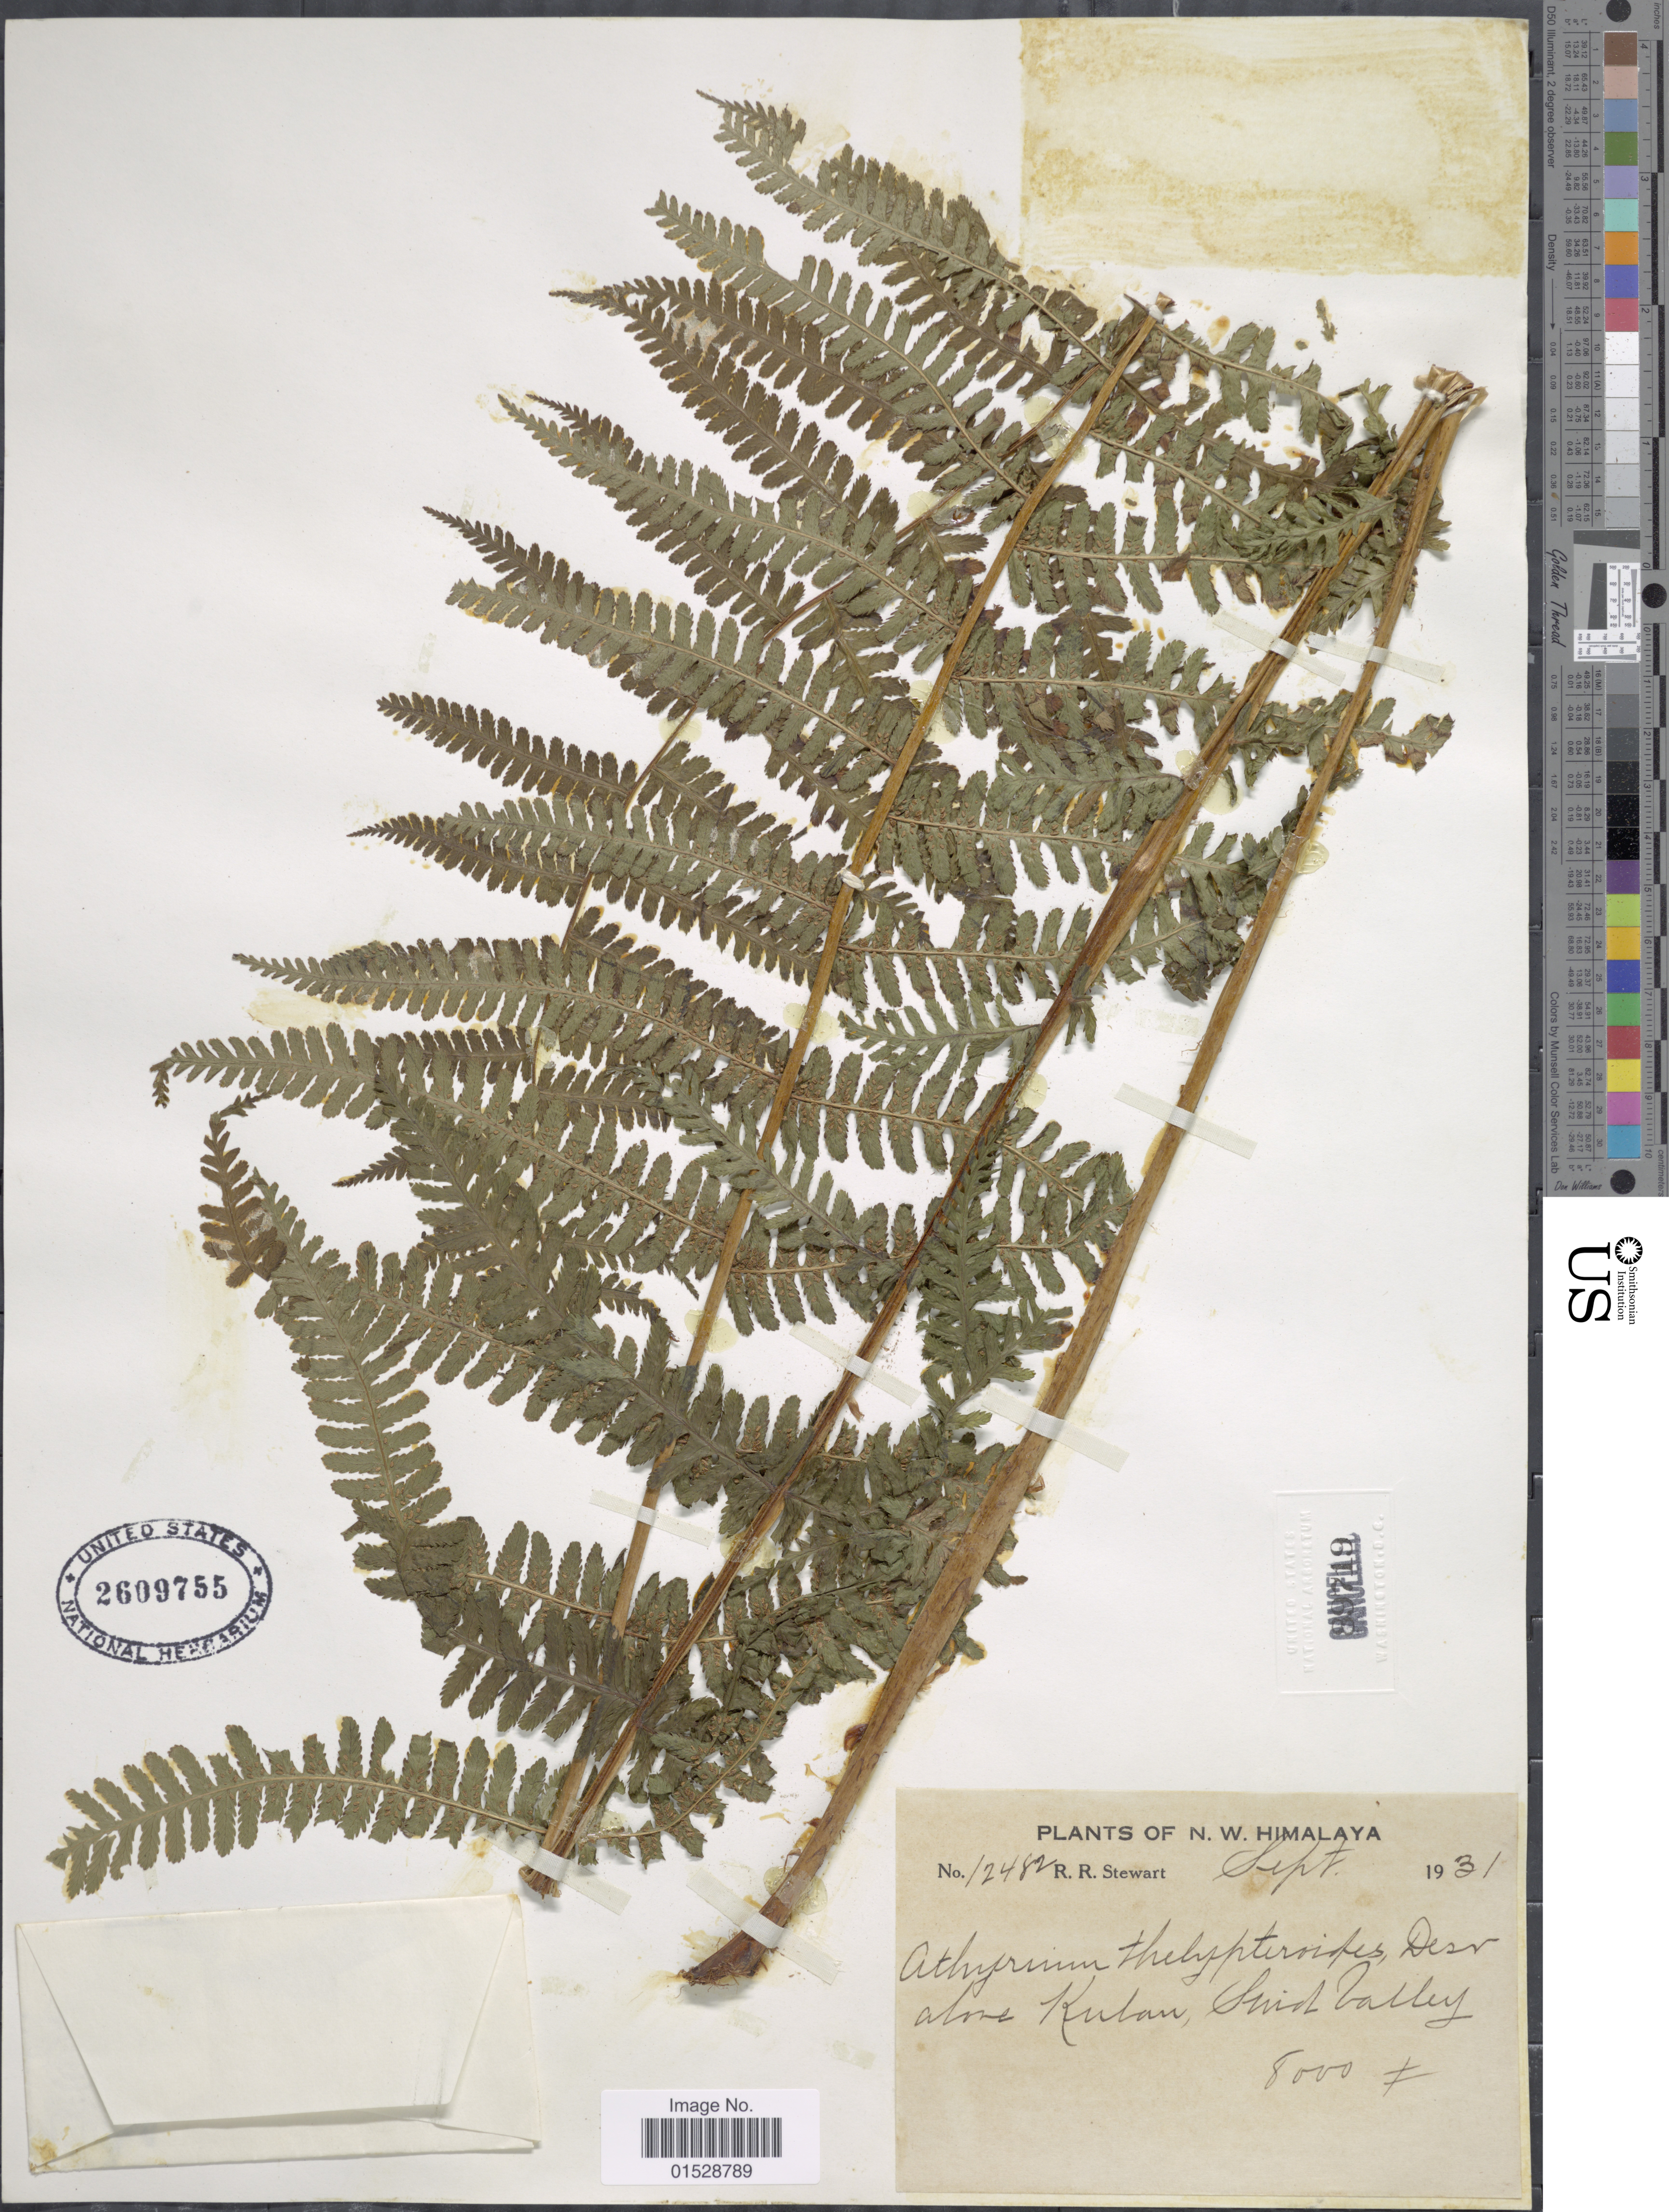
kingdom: Plantae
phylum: Tracheophyta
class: Polypodiopsida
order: Polypodiales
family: Athyriaceae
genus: Deparia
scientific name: Deparia acrostichoides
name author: (Sw.) M. Kato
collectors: R. R. Stewart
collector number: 12482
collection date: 1931-09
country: India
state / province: Jammu and Kashmir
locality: N.W. Himalaya, above Kulan, Suru Valley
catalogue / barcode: US 2609755